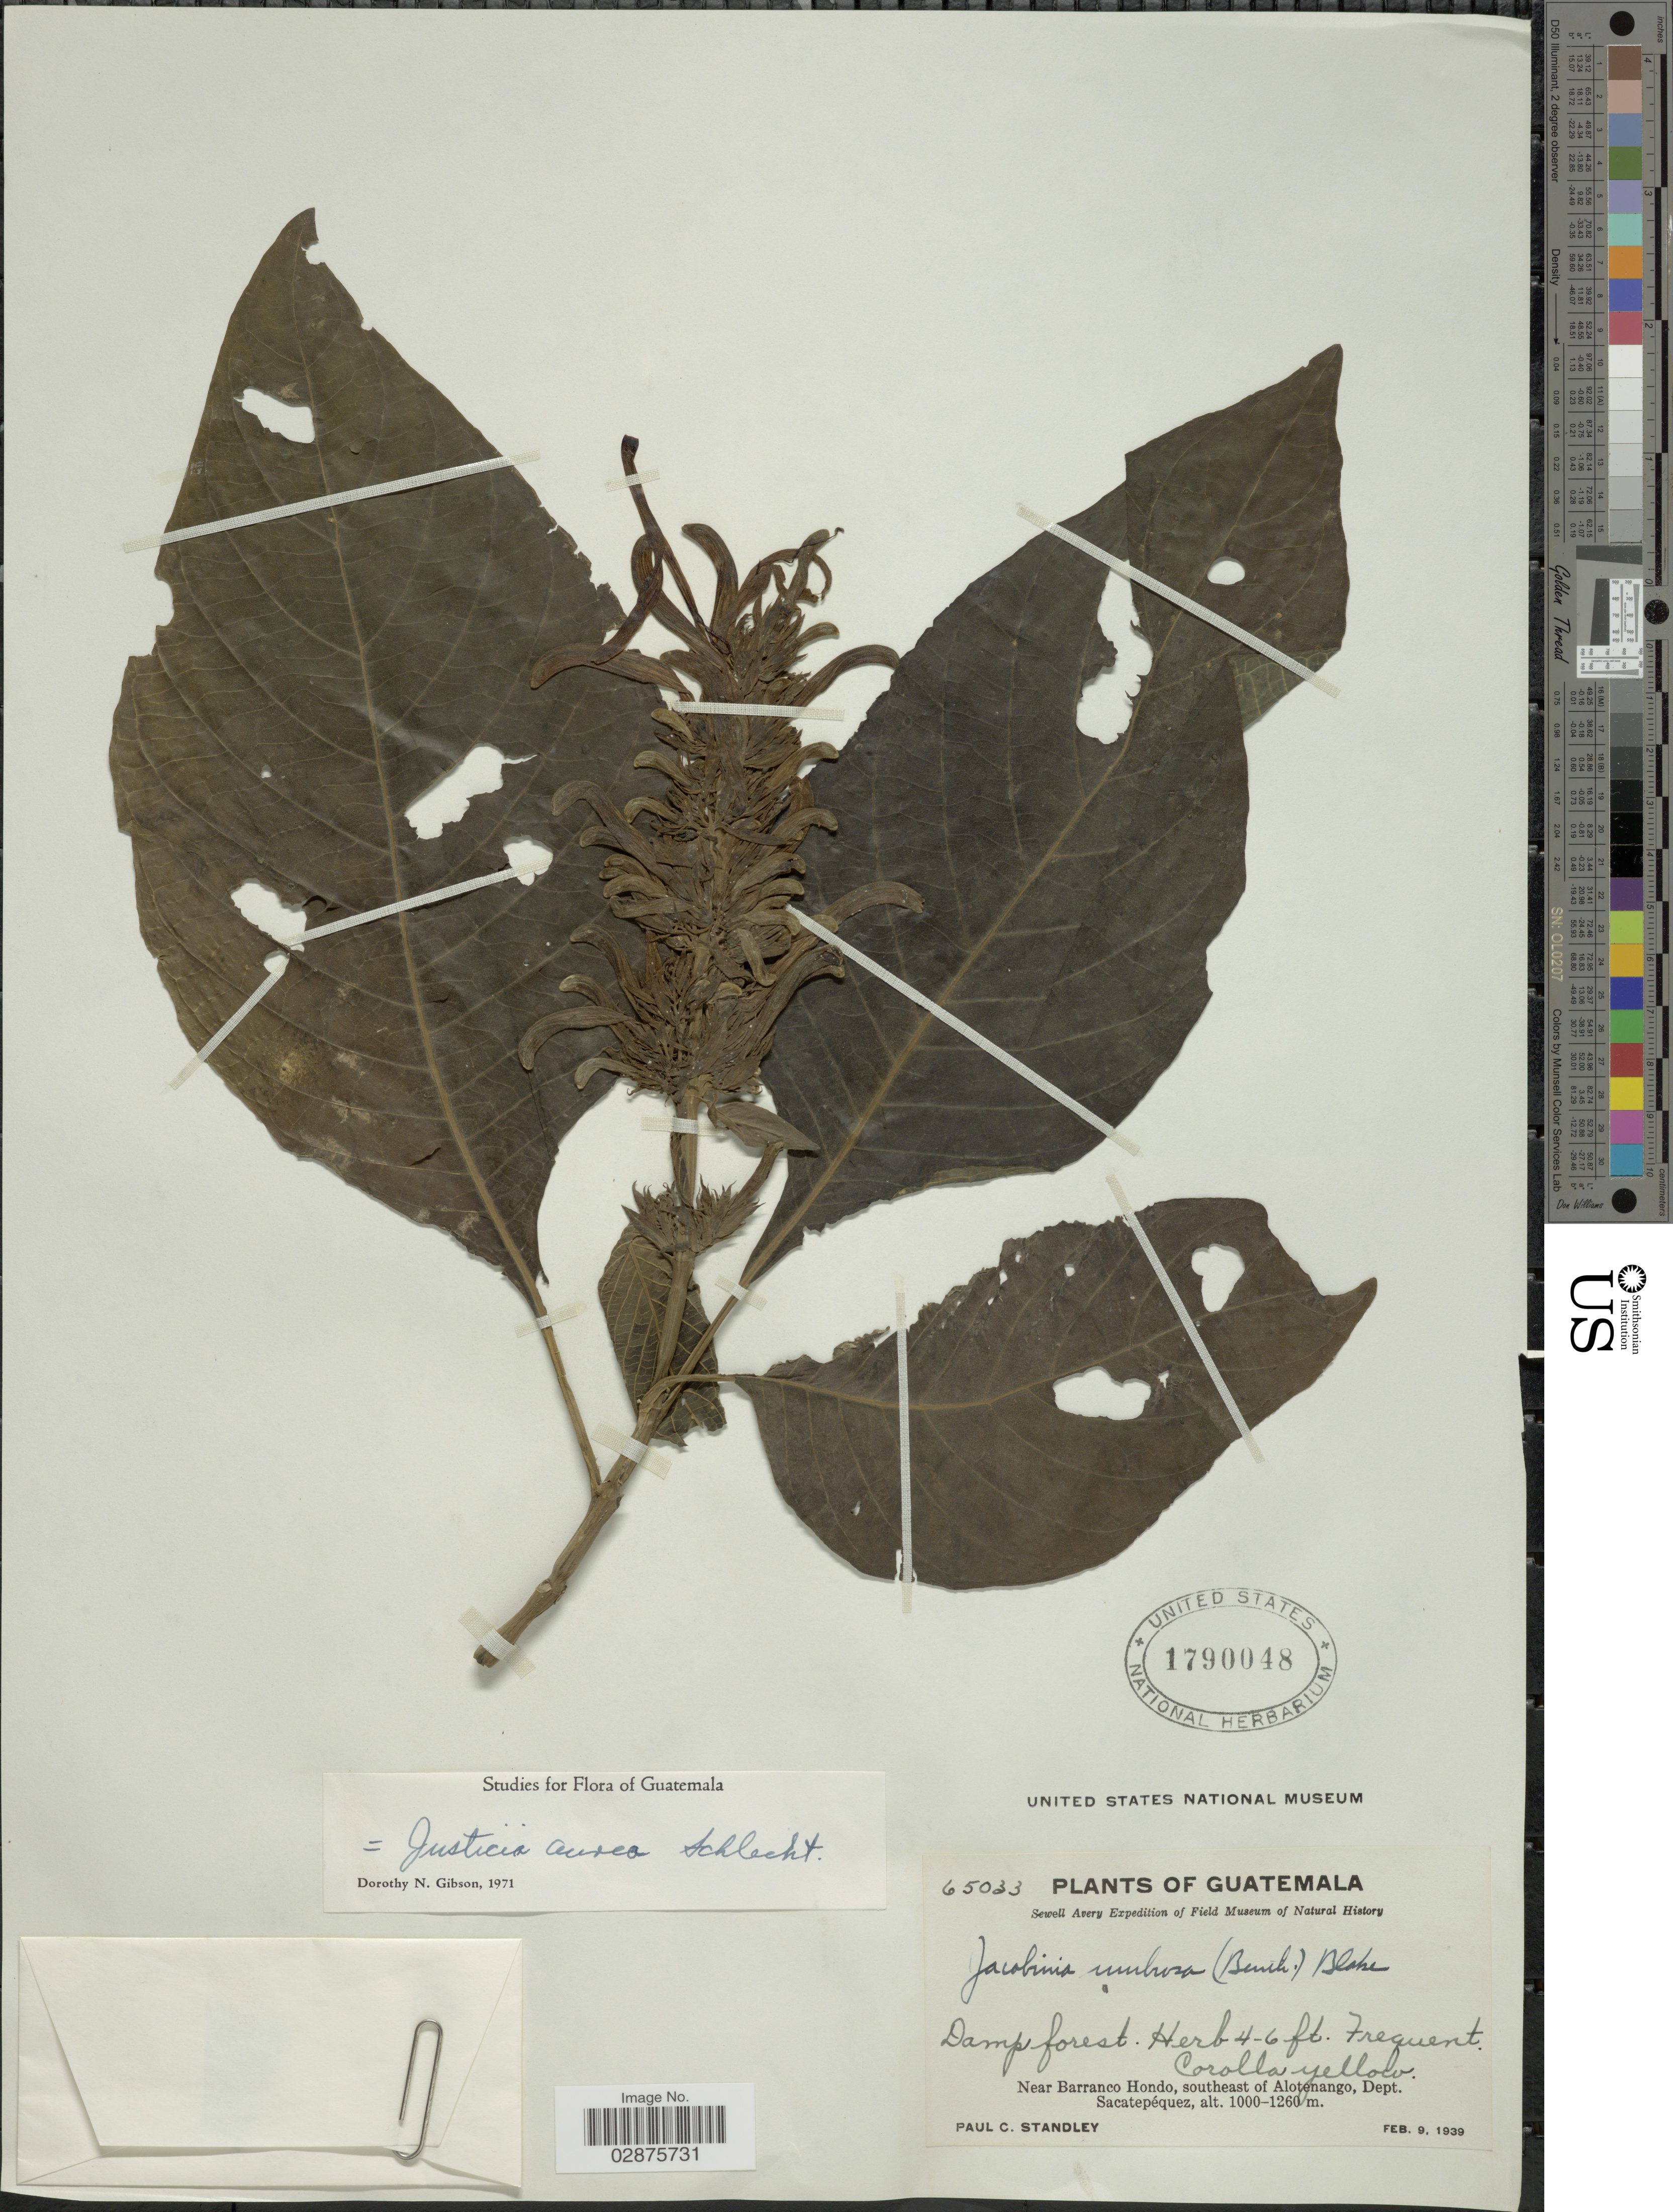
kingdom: Plantae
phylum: Tracheophyta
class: Magnoliopsida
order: Lamiales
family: Acanthaceae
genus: Justicia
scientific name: Justicia aurea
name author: Schltdl.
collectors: P. C. Standley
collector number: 65033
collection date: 1939-02-09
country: Guatemala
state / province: Sacatepéquez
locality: Near Barranco Hondo, southeast of Alotenango, Dept. Sacatepéquez.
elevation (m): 1000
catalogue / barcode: US 1790048